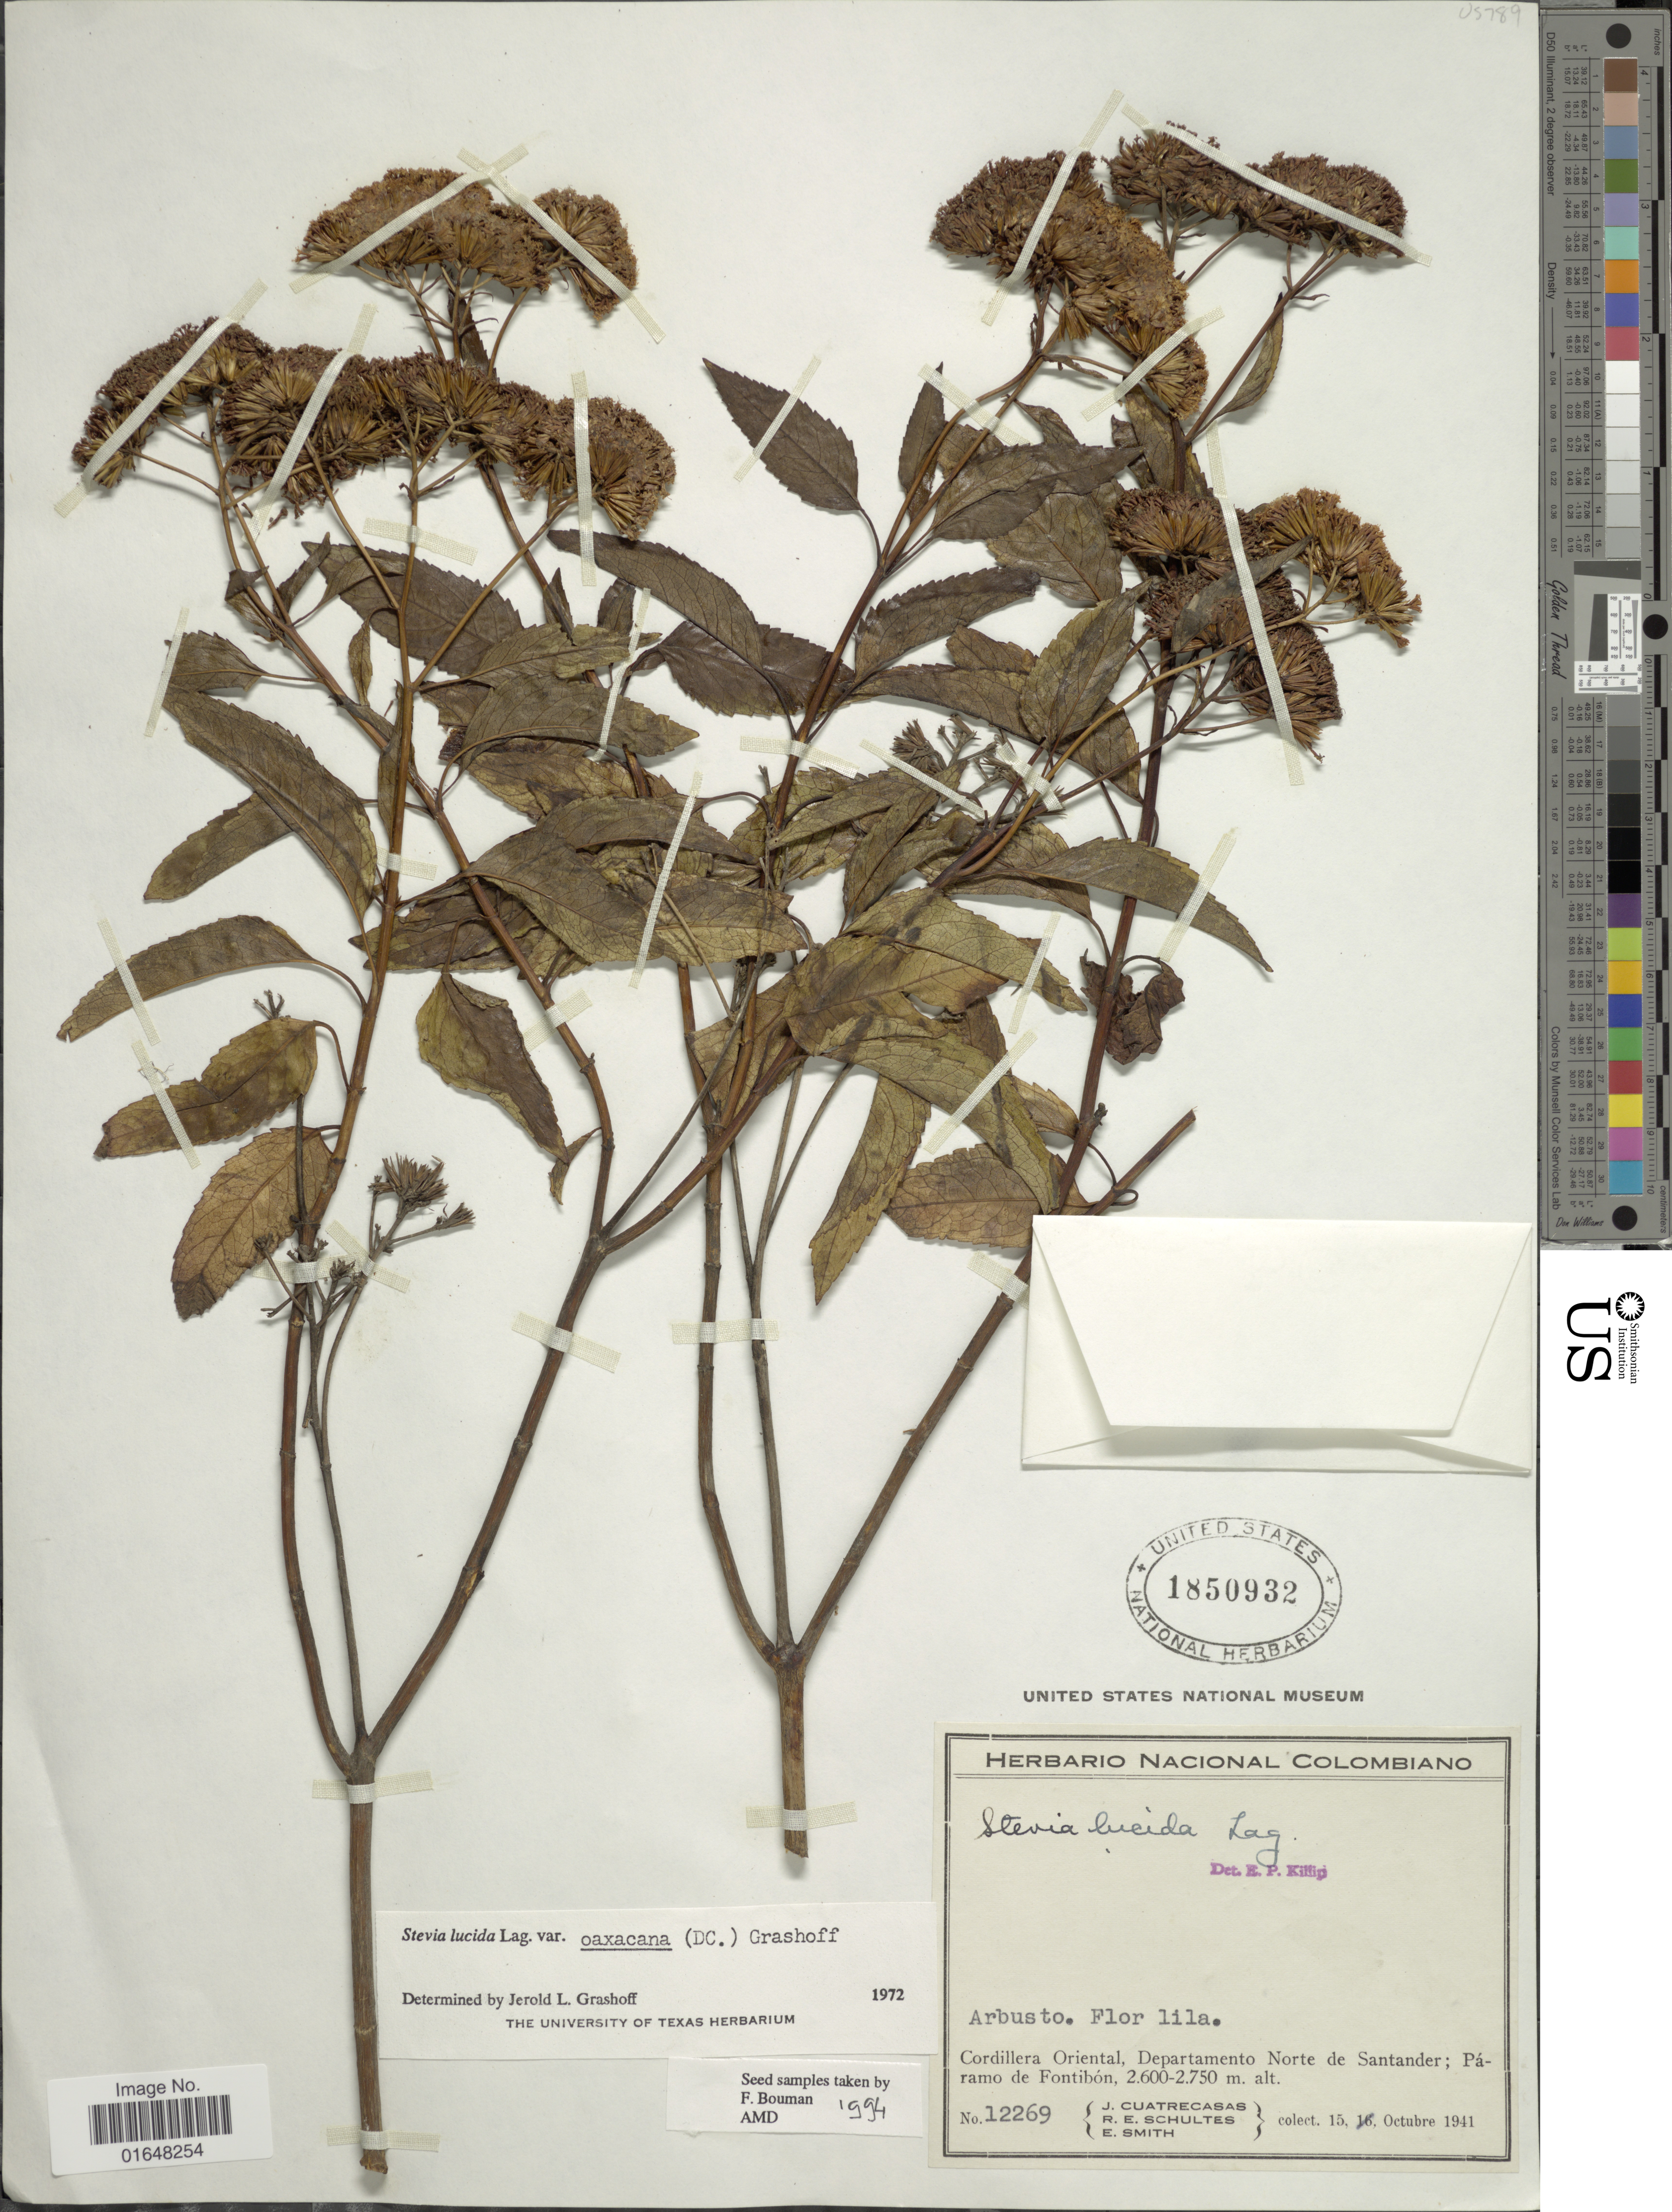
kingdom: Plantae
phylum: Tracheophyta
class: Magnoliopsida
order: Asterales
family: Asteraceae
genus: Stevia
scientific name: Stevia lucida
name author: Lag.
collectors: J. Cuatrecasas, R. E. Schultes & C. E. Smith Jr.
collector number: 12269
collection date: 1941-10-15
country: Colombia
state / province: Norte de Santander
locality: Cordillera Oriental, Paramo de Fontibon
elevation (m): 2600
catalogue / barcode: US 1850932